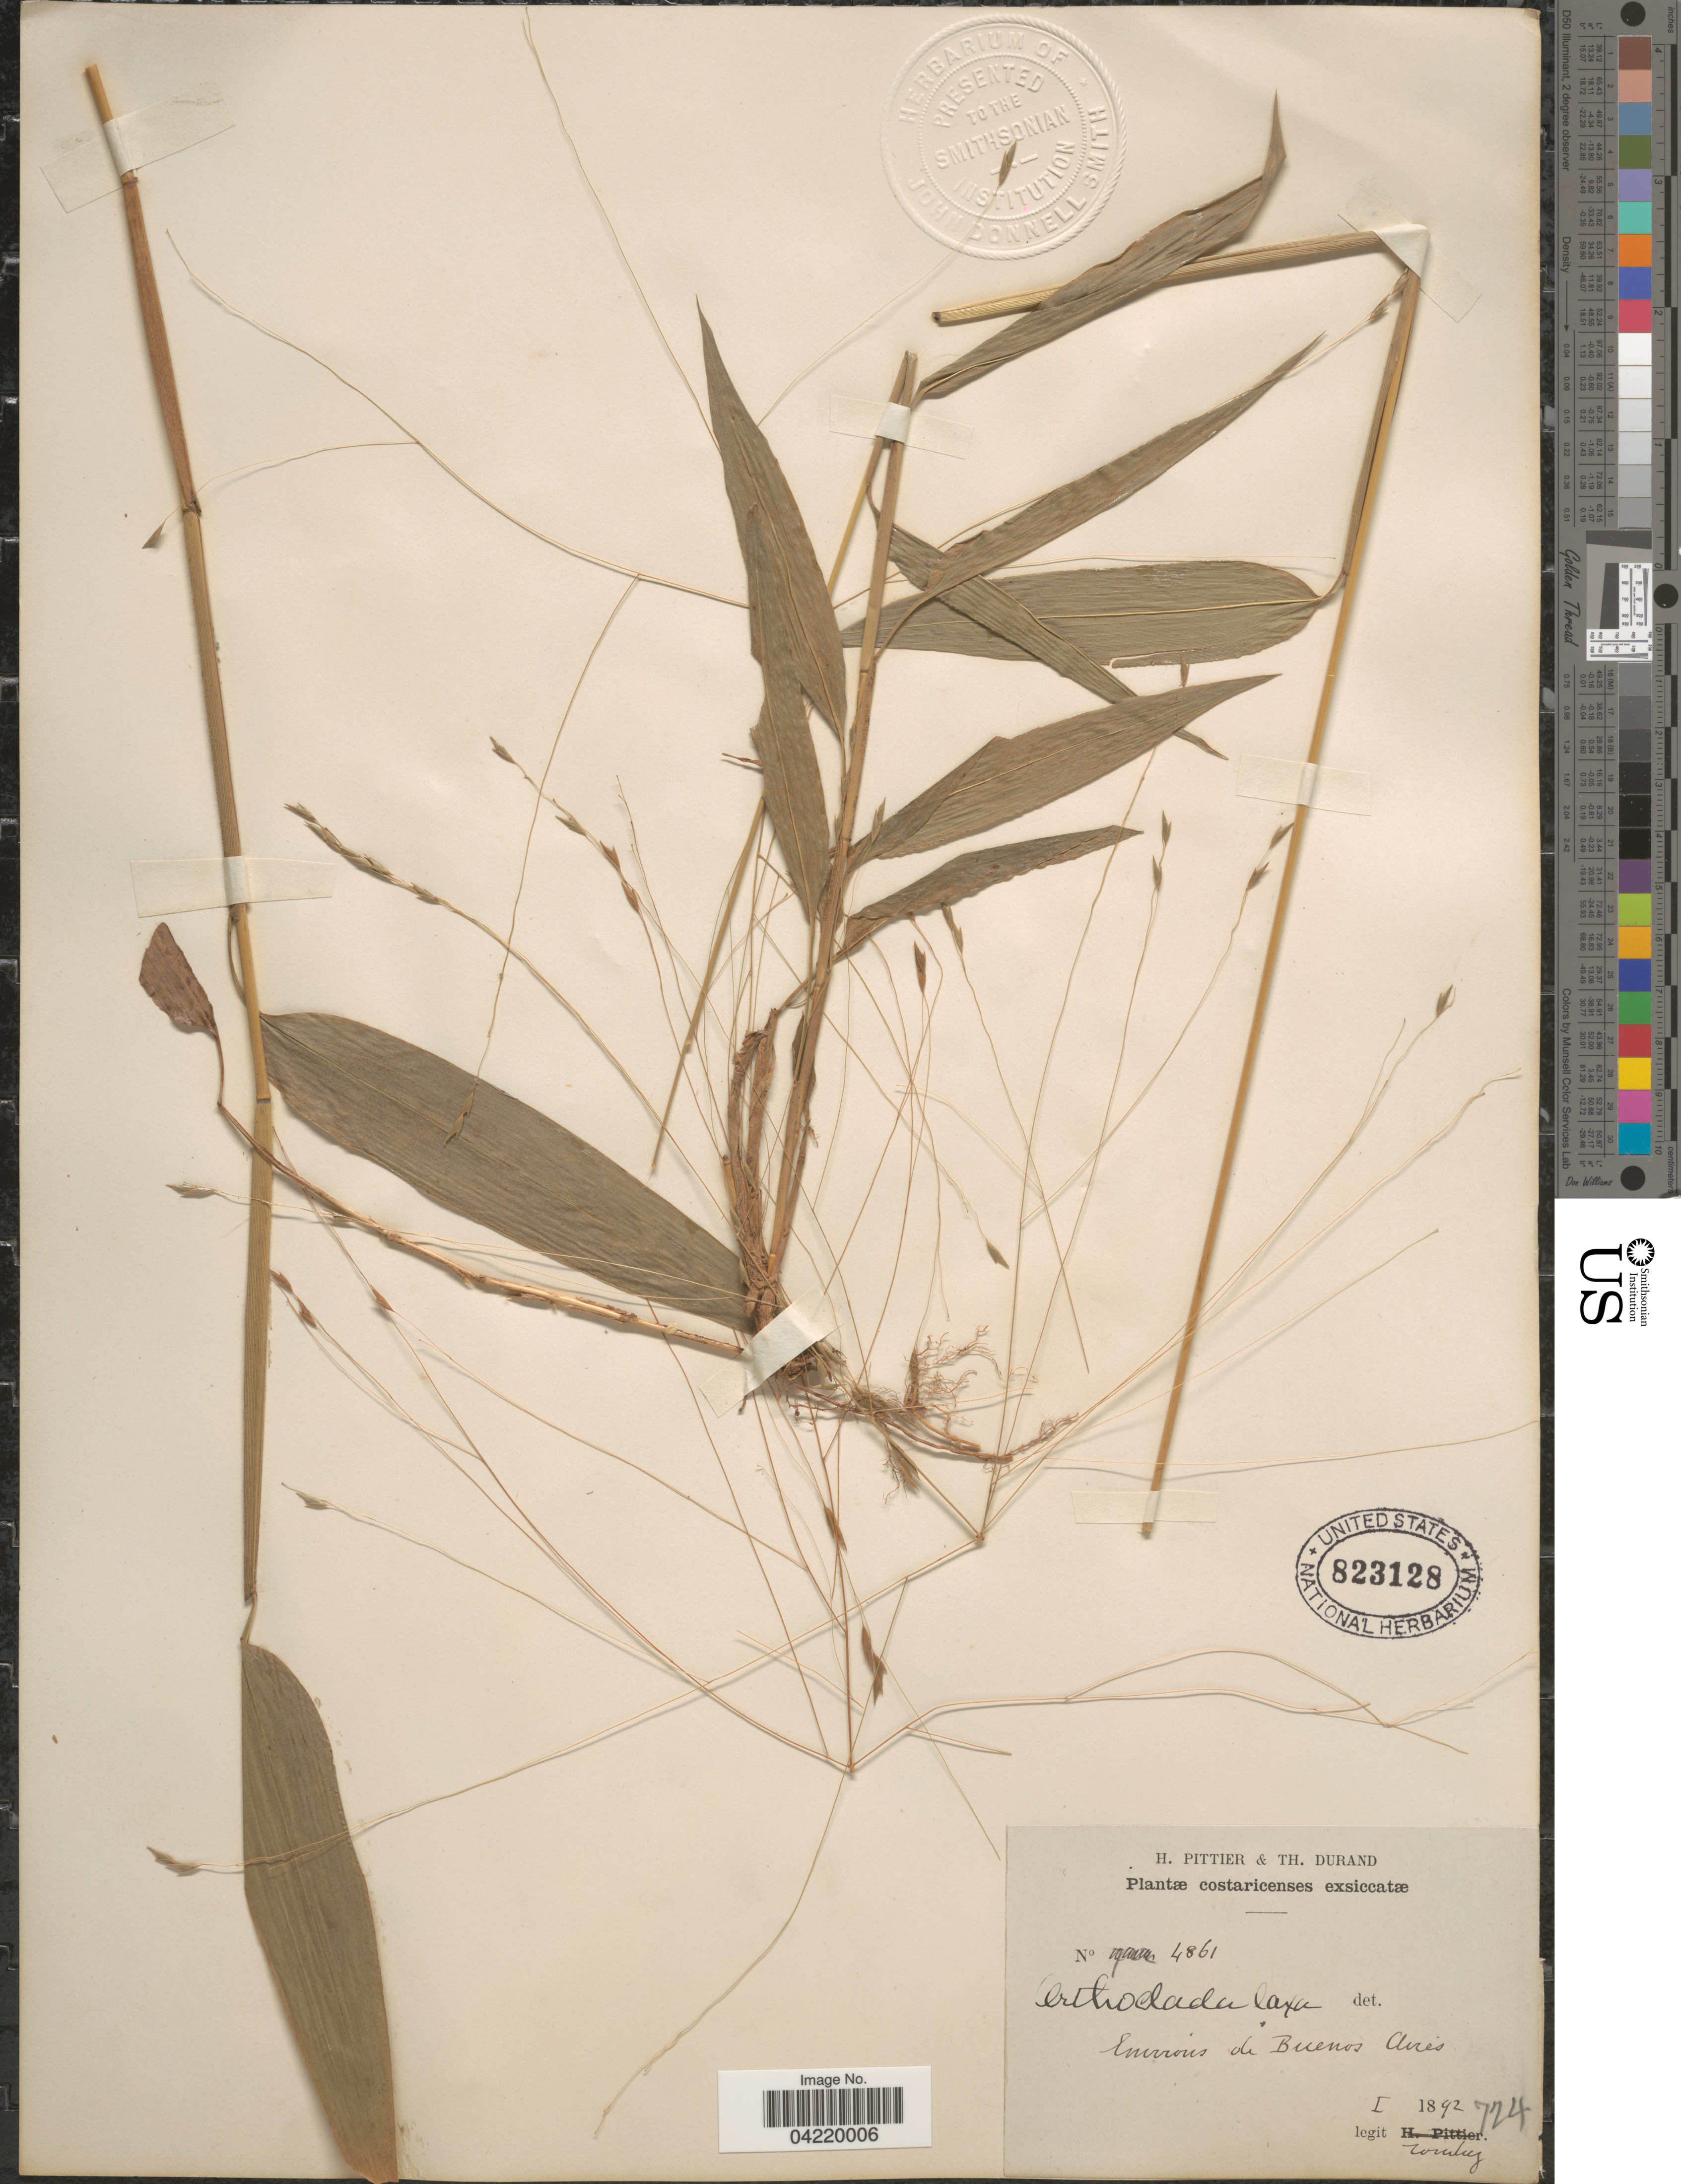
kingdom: Plantae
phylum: Tracheophyta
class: Liliopsida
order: Poales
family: Poaceae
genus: Orthoclada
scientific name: Orthoclada laxa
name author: P. Beauv.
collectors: Tonduz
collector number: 4861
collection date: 1892-01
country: Costa Rica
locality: Environs de Buenos Aires.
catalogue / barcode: US 823128